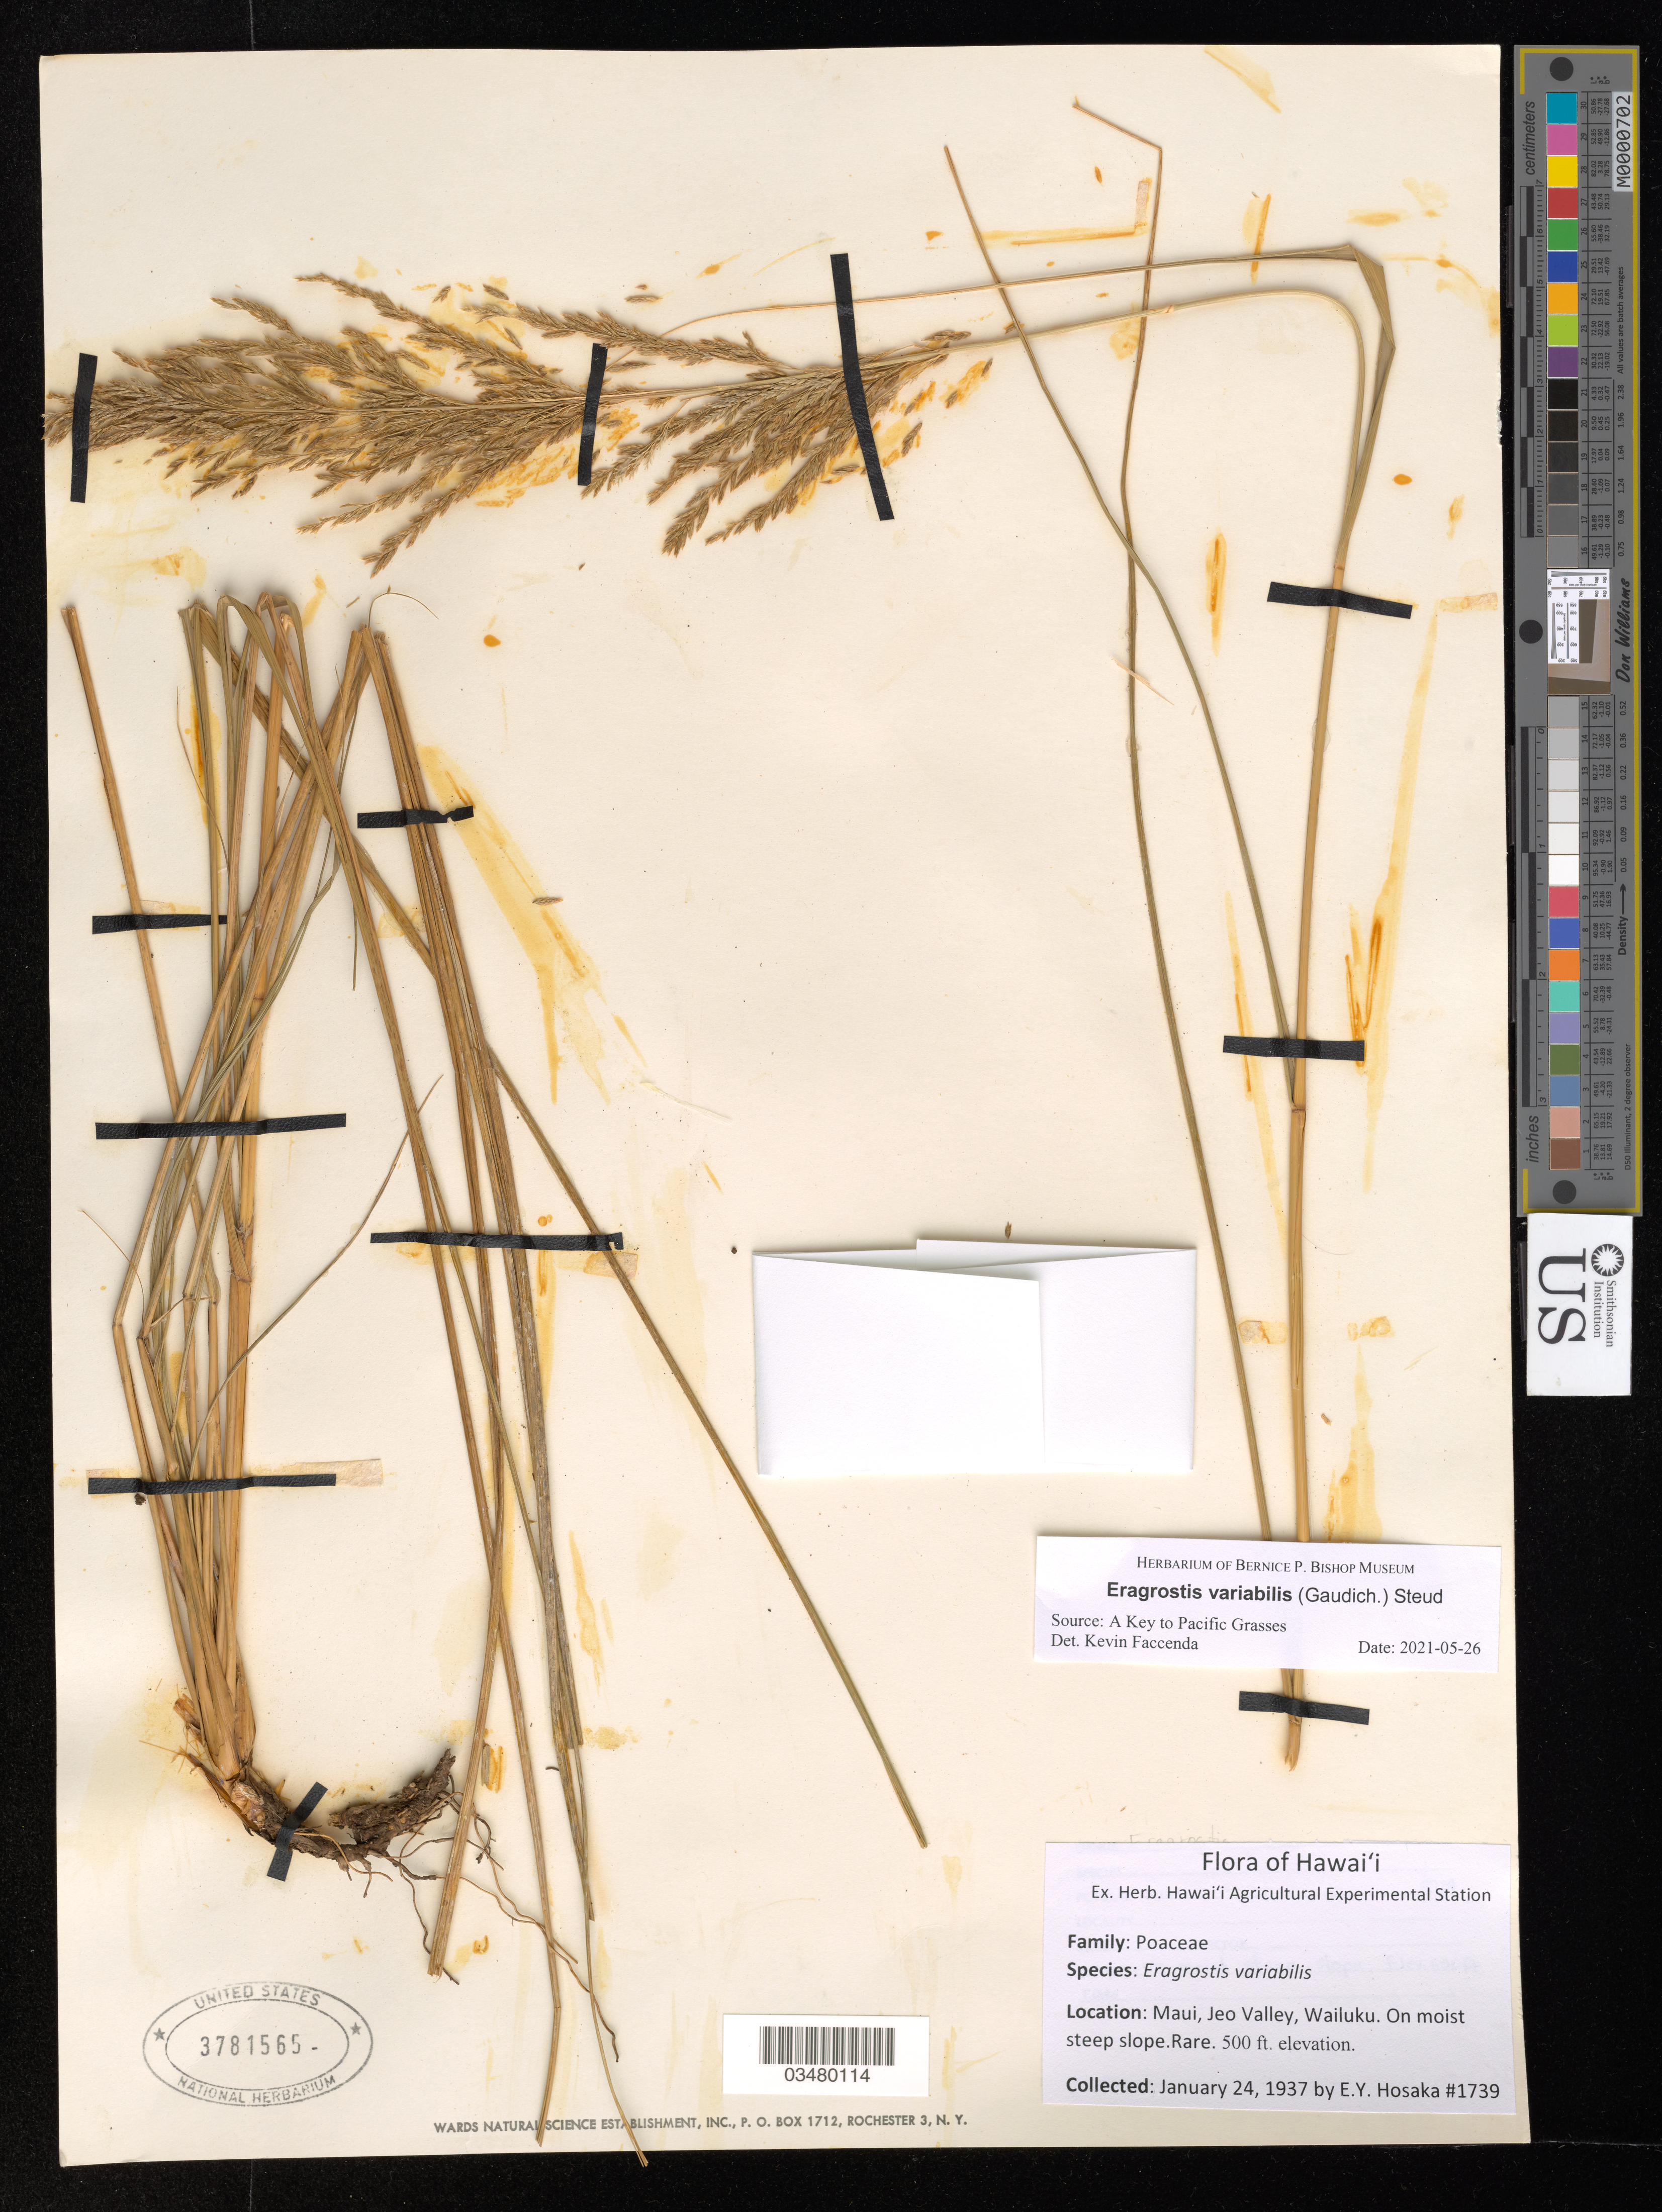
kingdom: Plantae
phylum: Tracheophyta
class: Liliopsida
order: Poales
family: Poaceae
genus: Eragrostis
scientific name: Eragrostis variabilis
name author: (Gaudich.) Steud.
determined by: Faccenda, K.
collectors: E. Y. Hosaka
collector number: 1739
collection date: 1937-01-24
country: United States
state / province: Hawaii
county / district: Maui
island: Maui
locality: Jeo Valley, Wailuku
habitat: Moist, steep slope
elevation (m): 152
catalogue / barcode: US 3781565